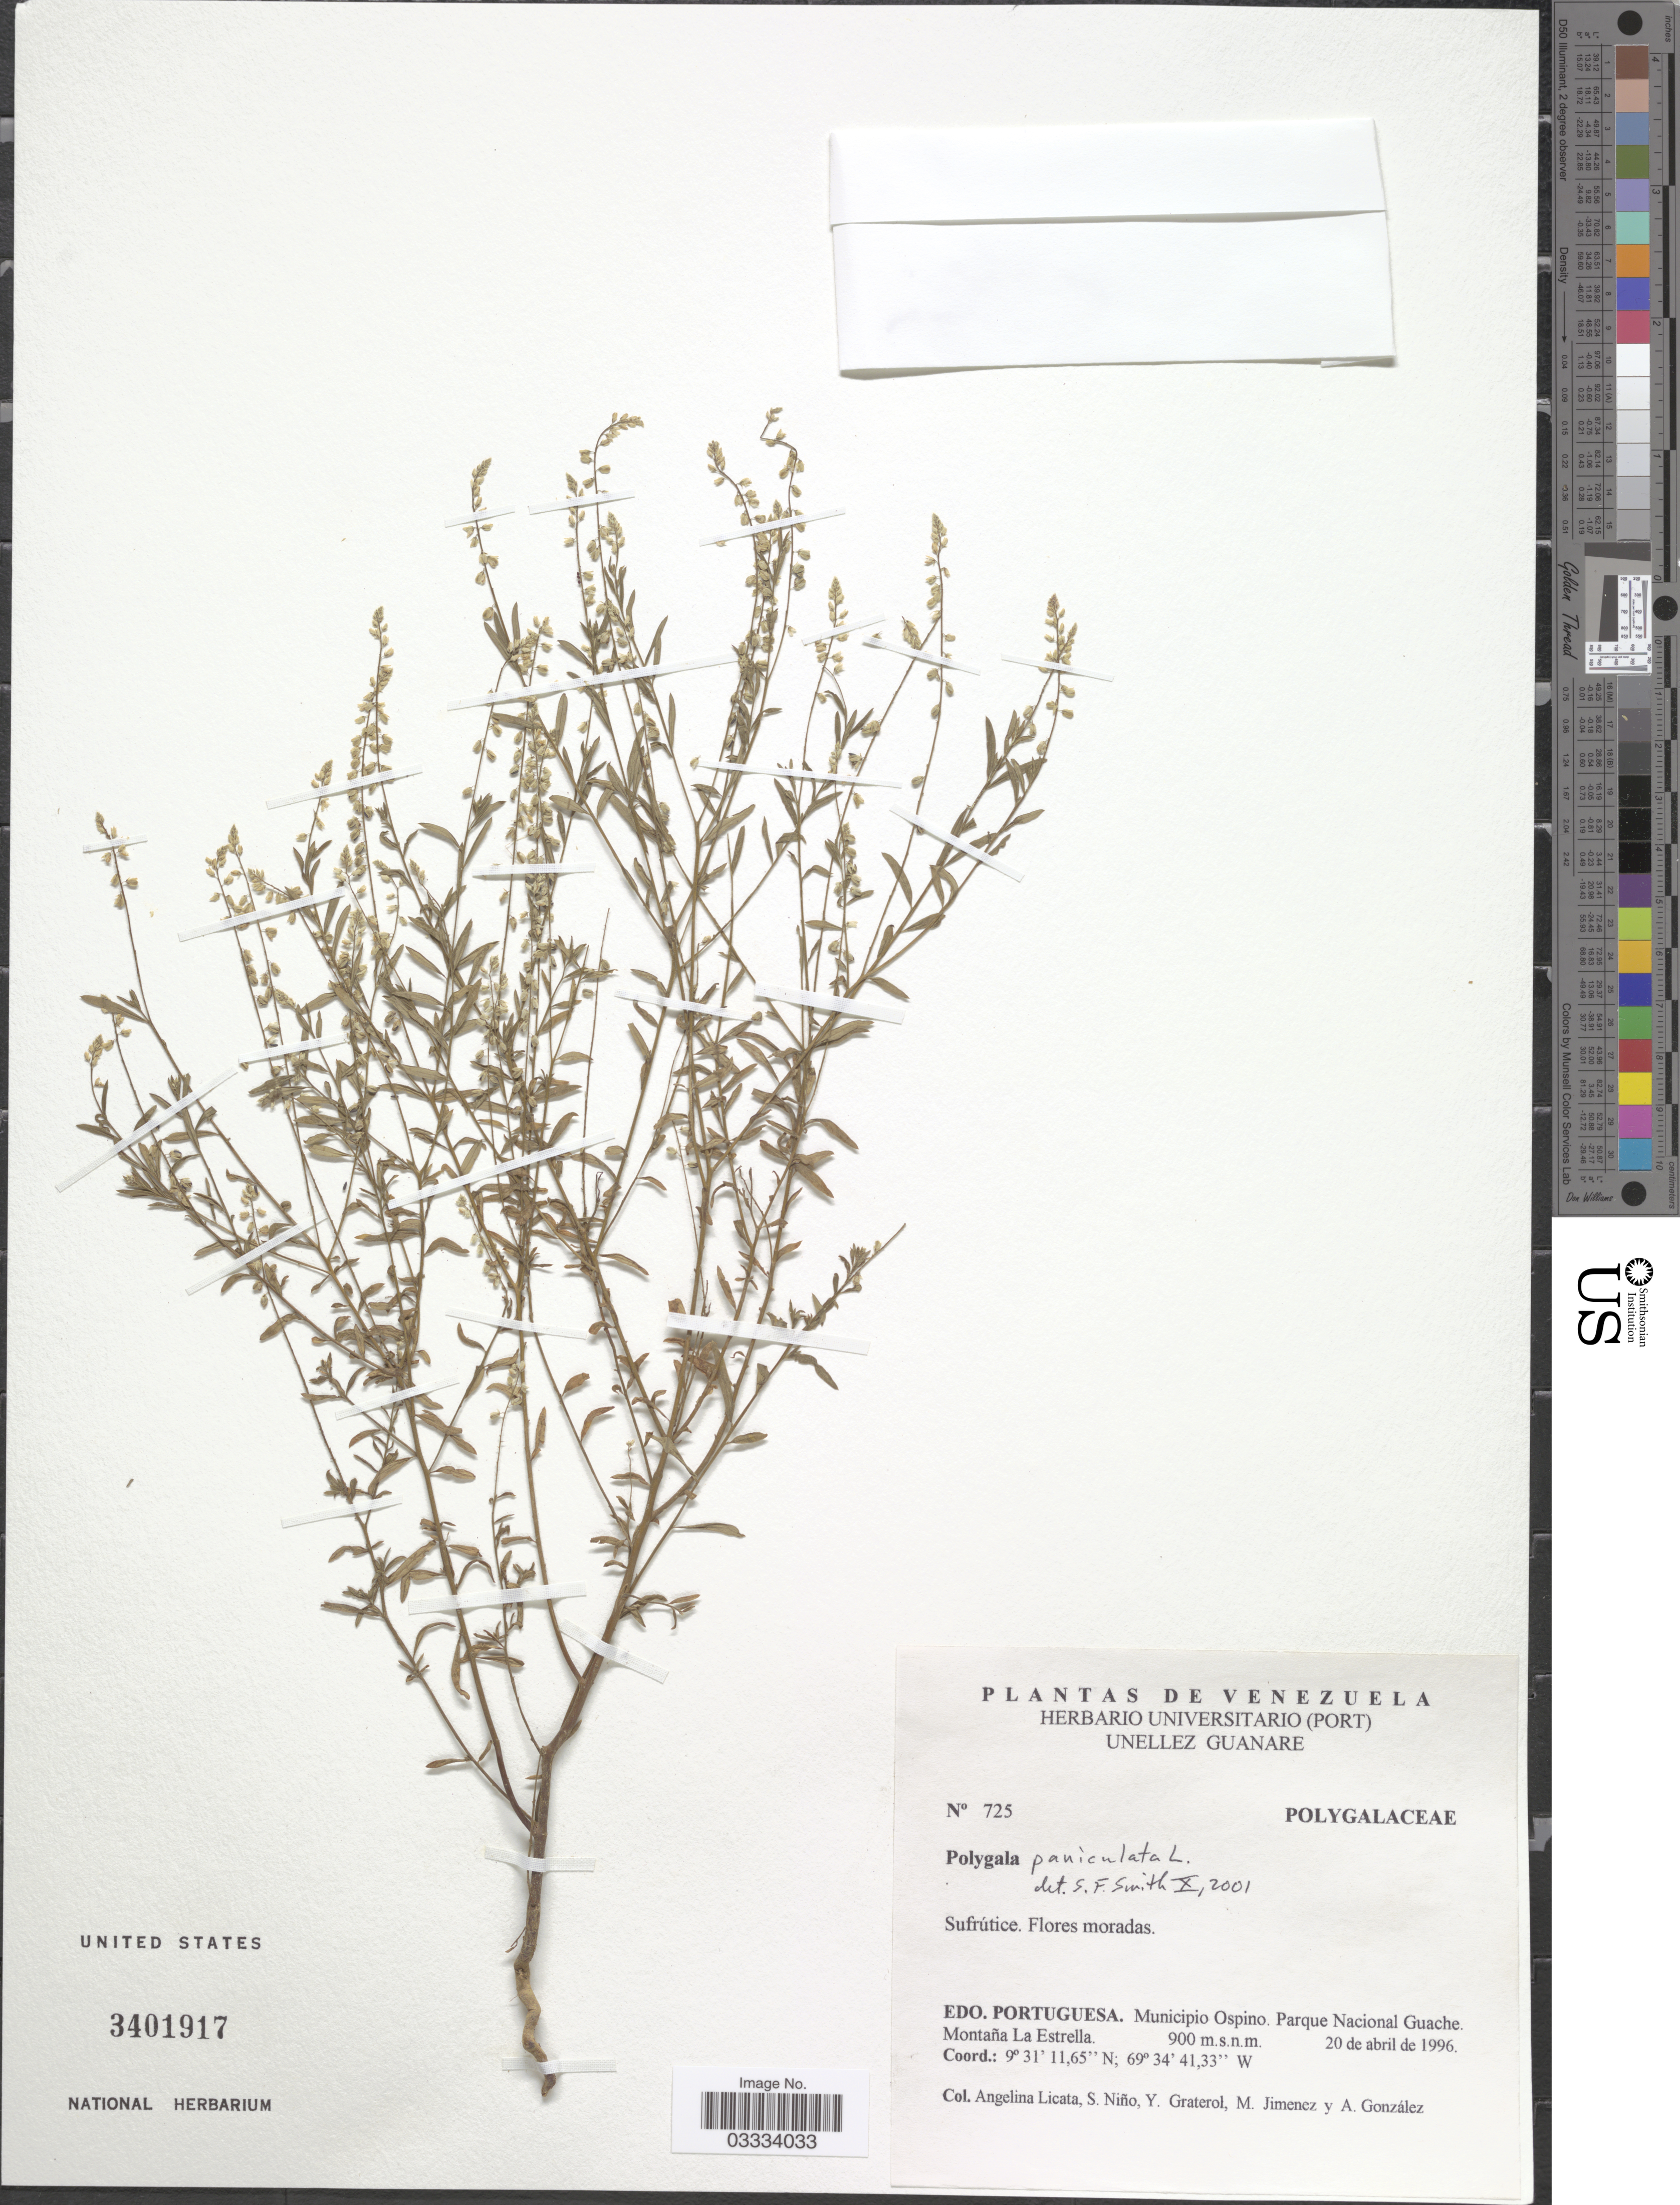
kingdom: Plantae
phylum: Tracheophyta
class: Magnoliopsida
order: Fabales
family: Polygalaceae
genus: Polygala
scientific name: Polygala paniculata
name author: L.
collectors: A. Licata, S. M. Niño, Y. Graterol, M. Jimenez & A. C. González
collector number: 725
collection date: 1996-04-20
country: Venezuela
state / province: Portuguesa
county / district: Ospino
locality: Parque Nacional Guache. Montaña La Estrella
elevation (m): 900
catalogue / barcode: US 3401917